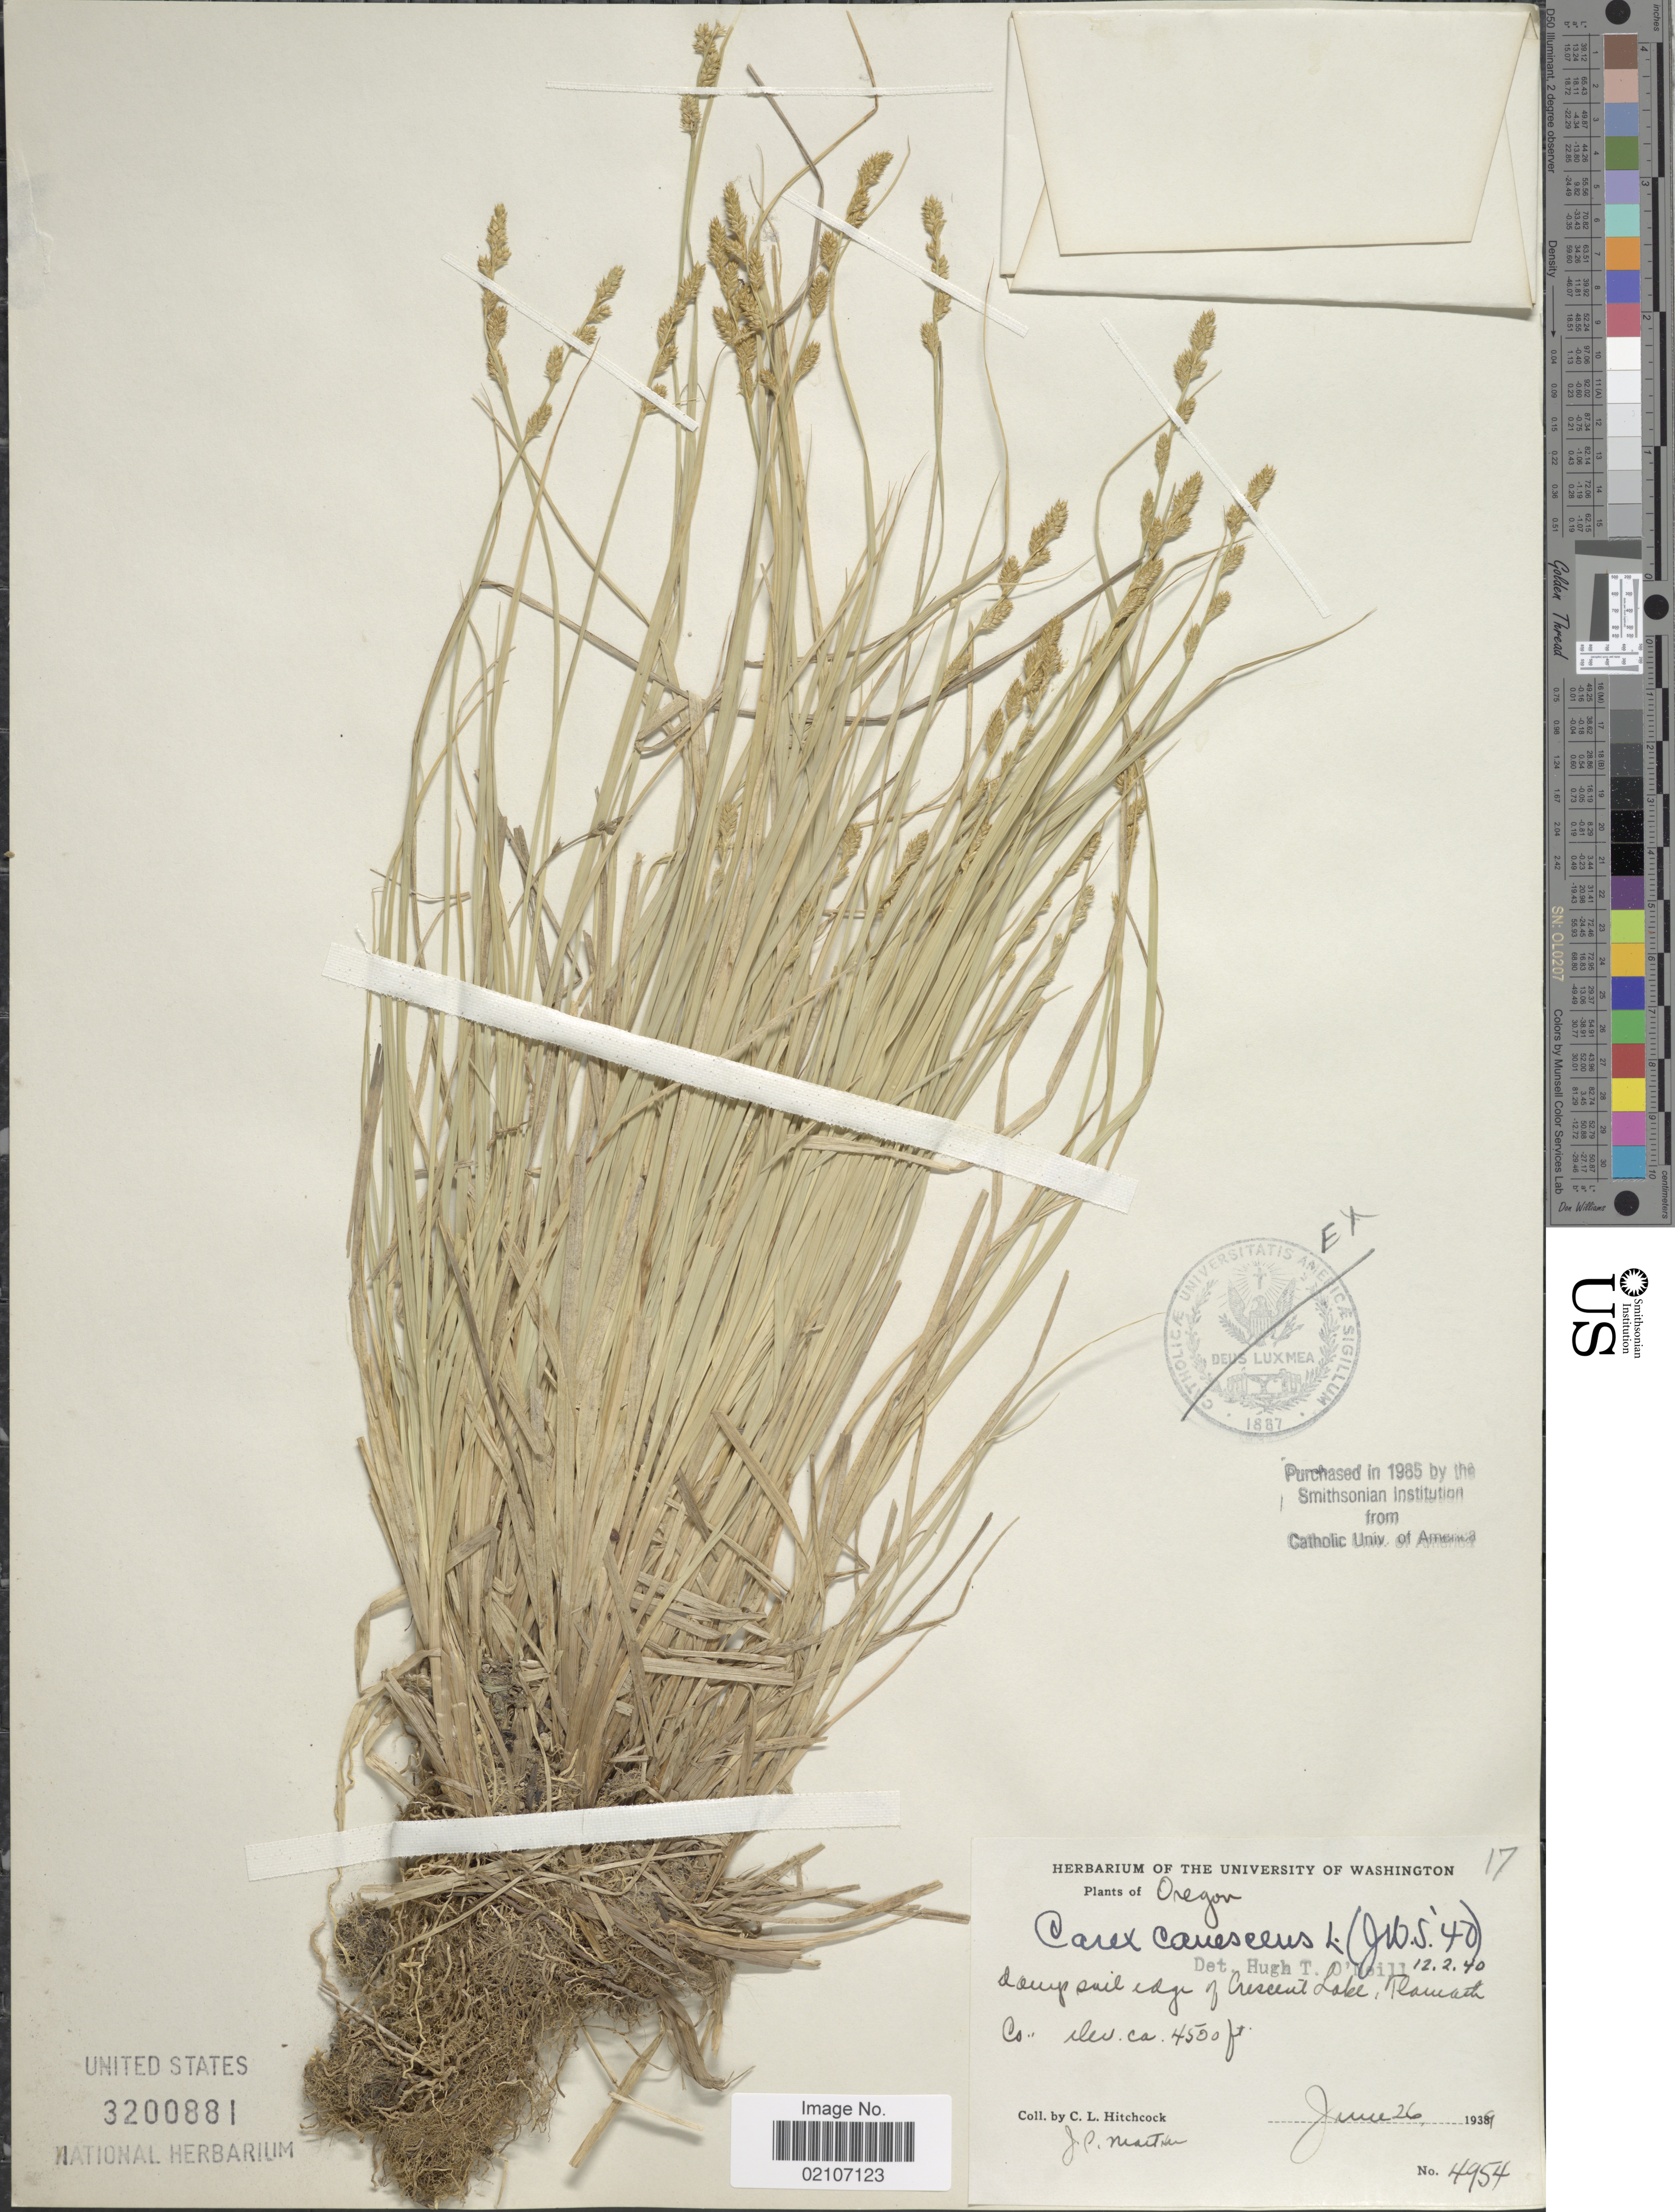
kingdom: Plantae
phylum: Tracheophyta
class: Liliopsida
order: Poales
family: Cyperaceae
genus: Carex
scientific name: Carex canescens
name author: L.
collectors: C. L. Hitchcock & J. C. Martin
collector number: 4954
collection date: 1939-06-26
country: United States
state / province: Oregon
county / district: Klamath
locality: Damp side edge of Cresceut Lake, Klamath Co.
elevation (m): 1372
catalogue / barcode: US 3200881